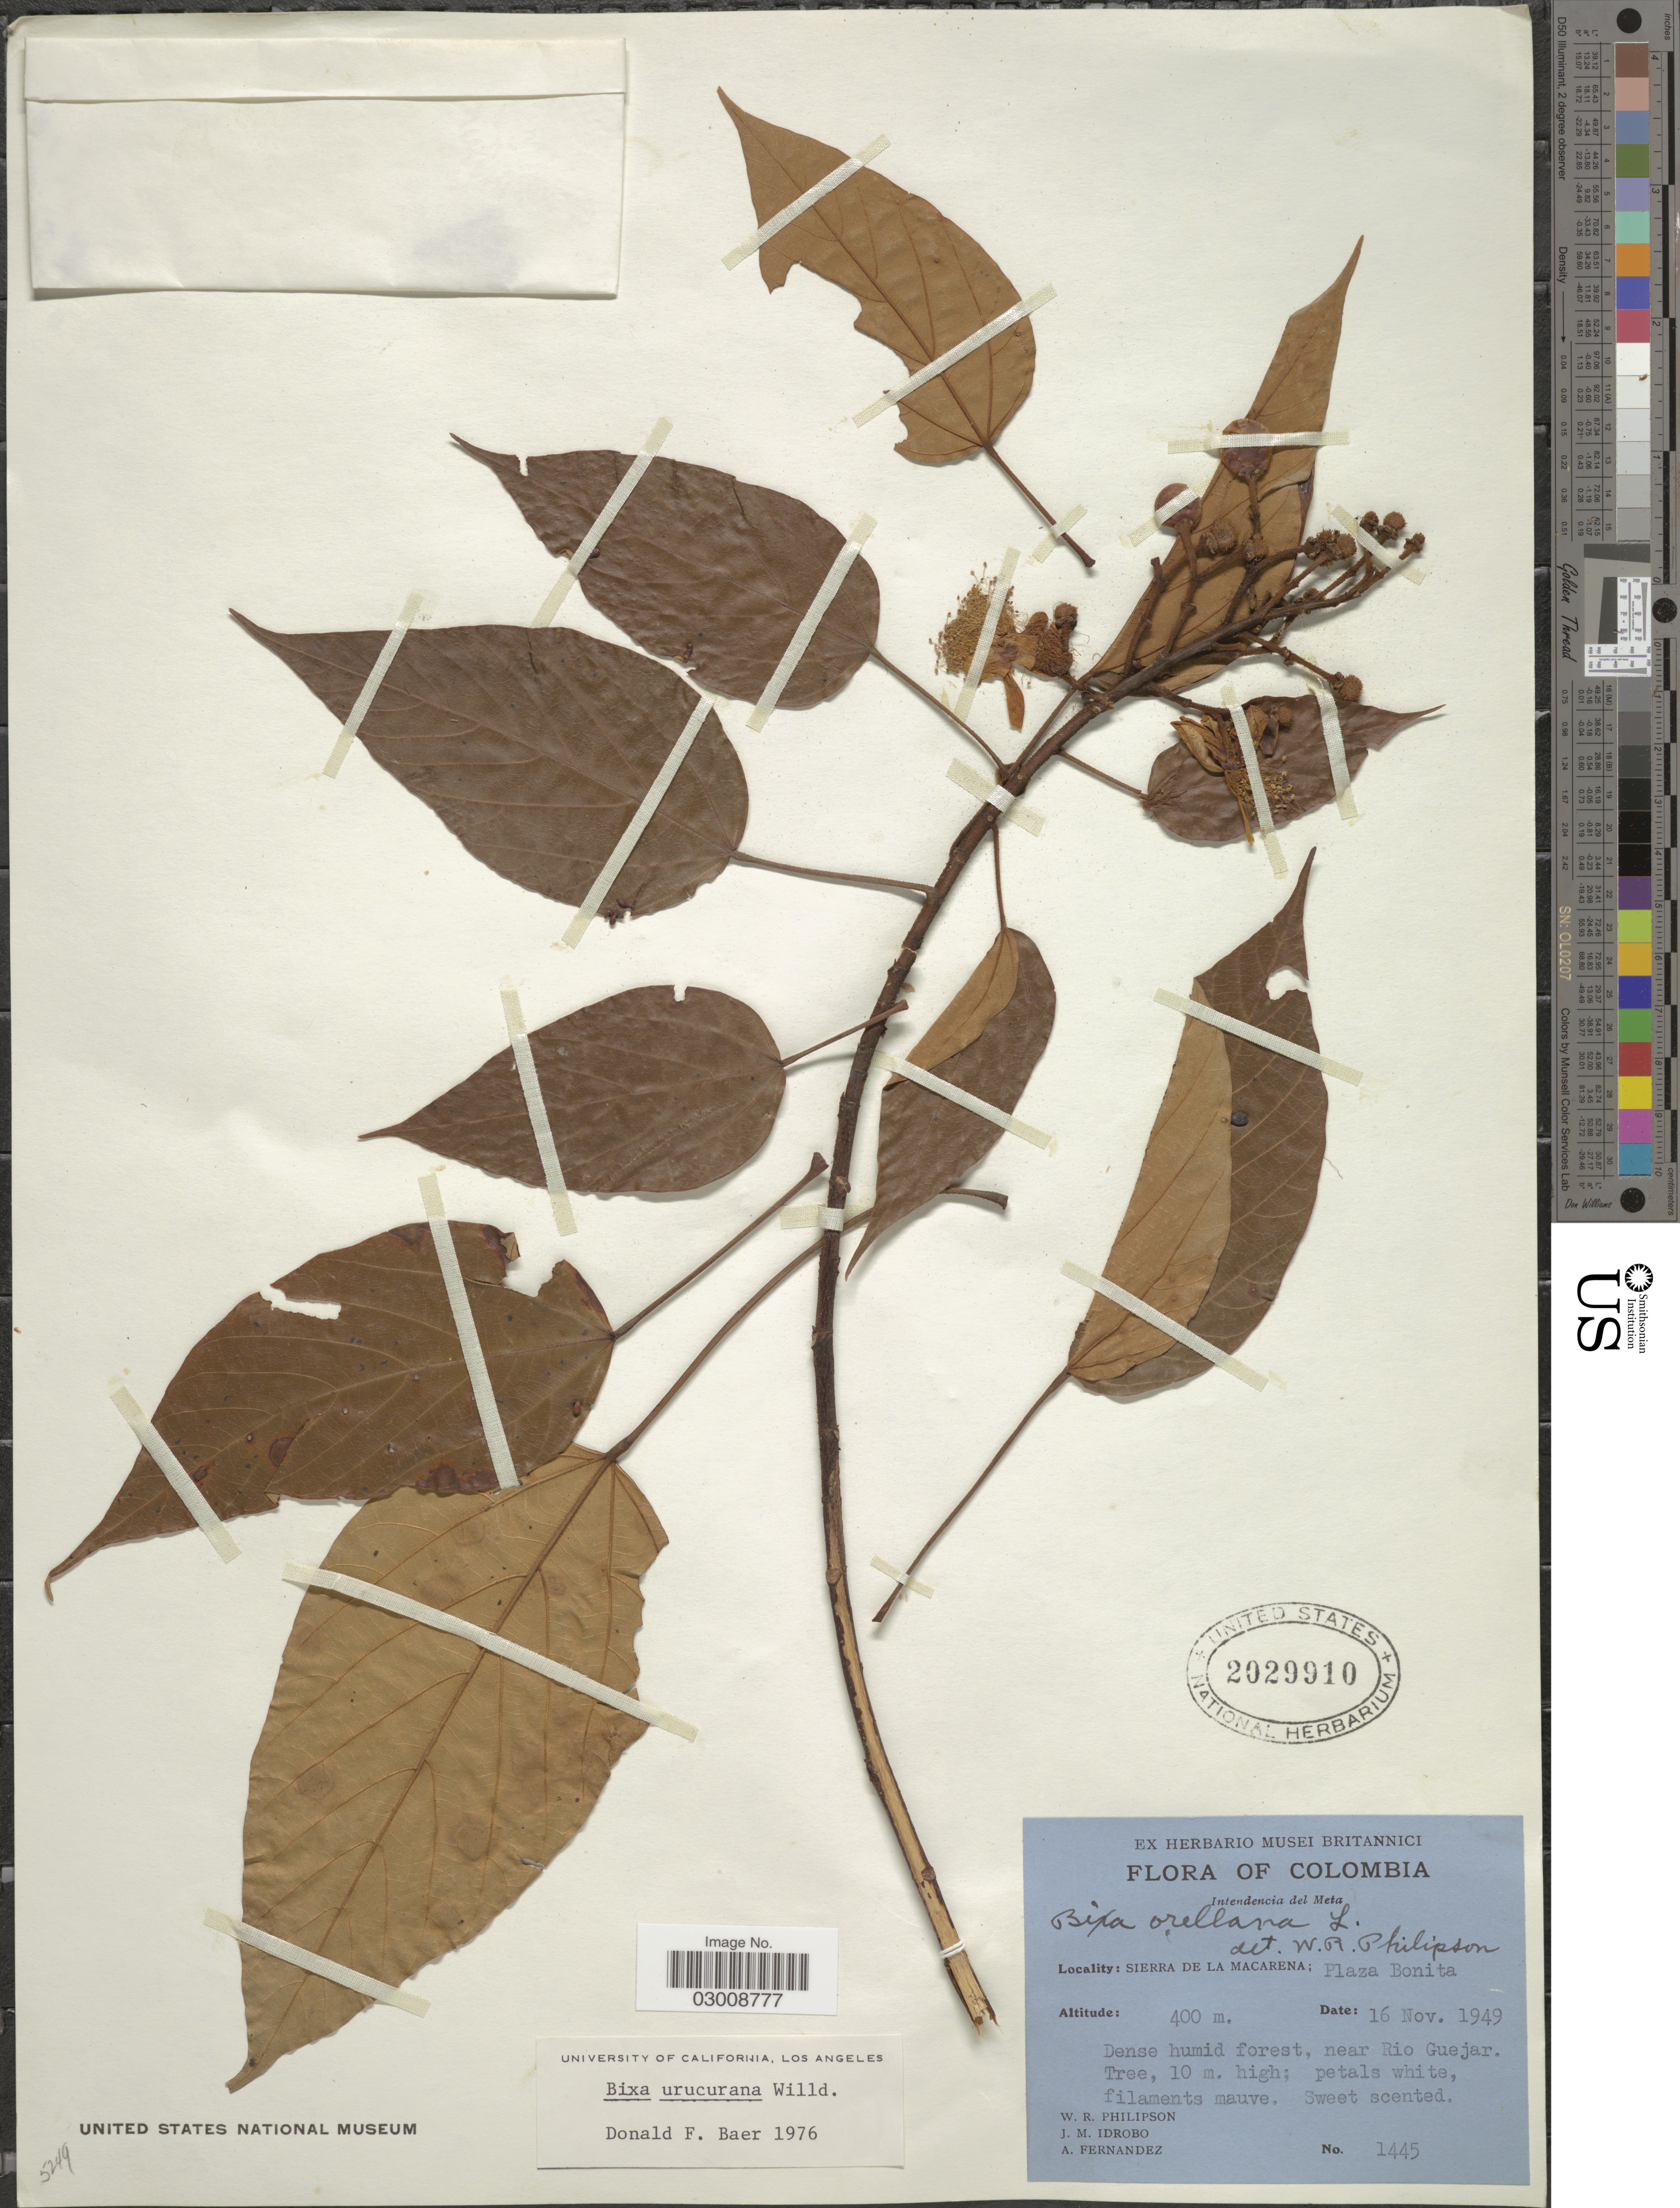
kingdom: Plantae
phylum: Tracheophyta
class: Magnoliopsida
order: Malvales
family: Bixaceae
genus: Bixa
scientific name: Bixa urucurana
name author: Willd.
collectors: W. R. Philipson, J. M. Idrobo & A. Fernandez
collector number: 1445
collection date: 1949-11-16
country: Colombia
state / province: Meta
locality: Intendencia del Meta, Sierra De La Macarena: Plaza Bonita, Dense humid forest, near Rio Guejar.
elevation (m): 400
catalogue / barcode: US 2029910